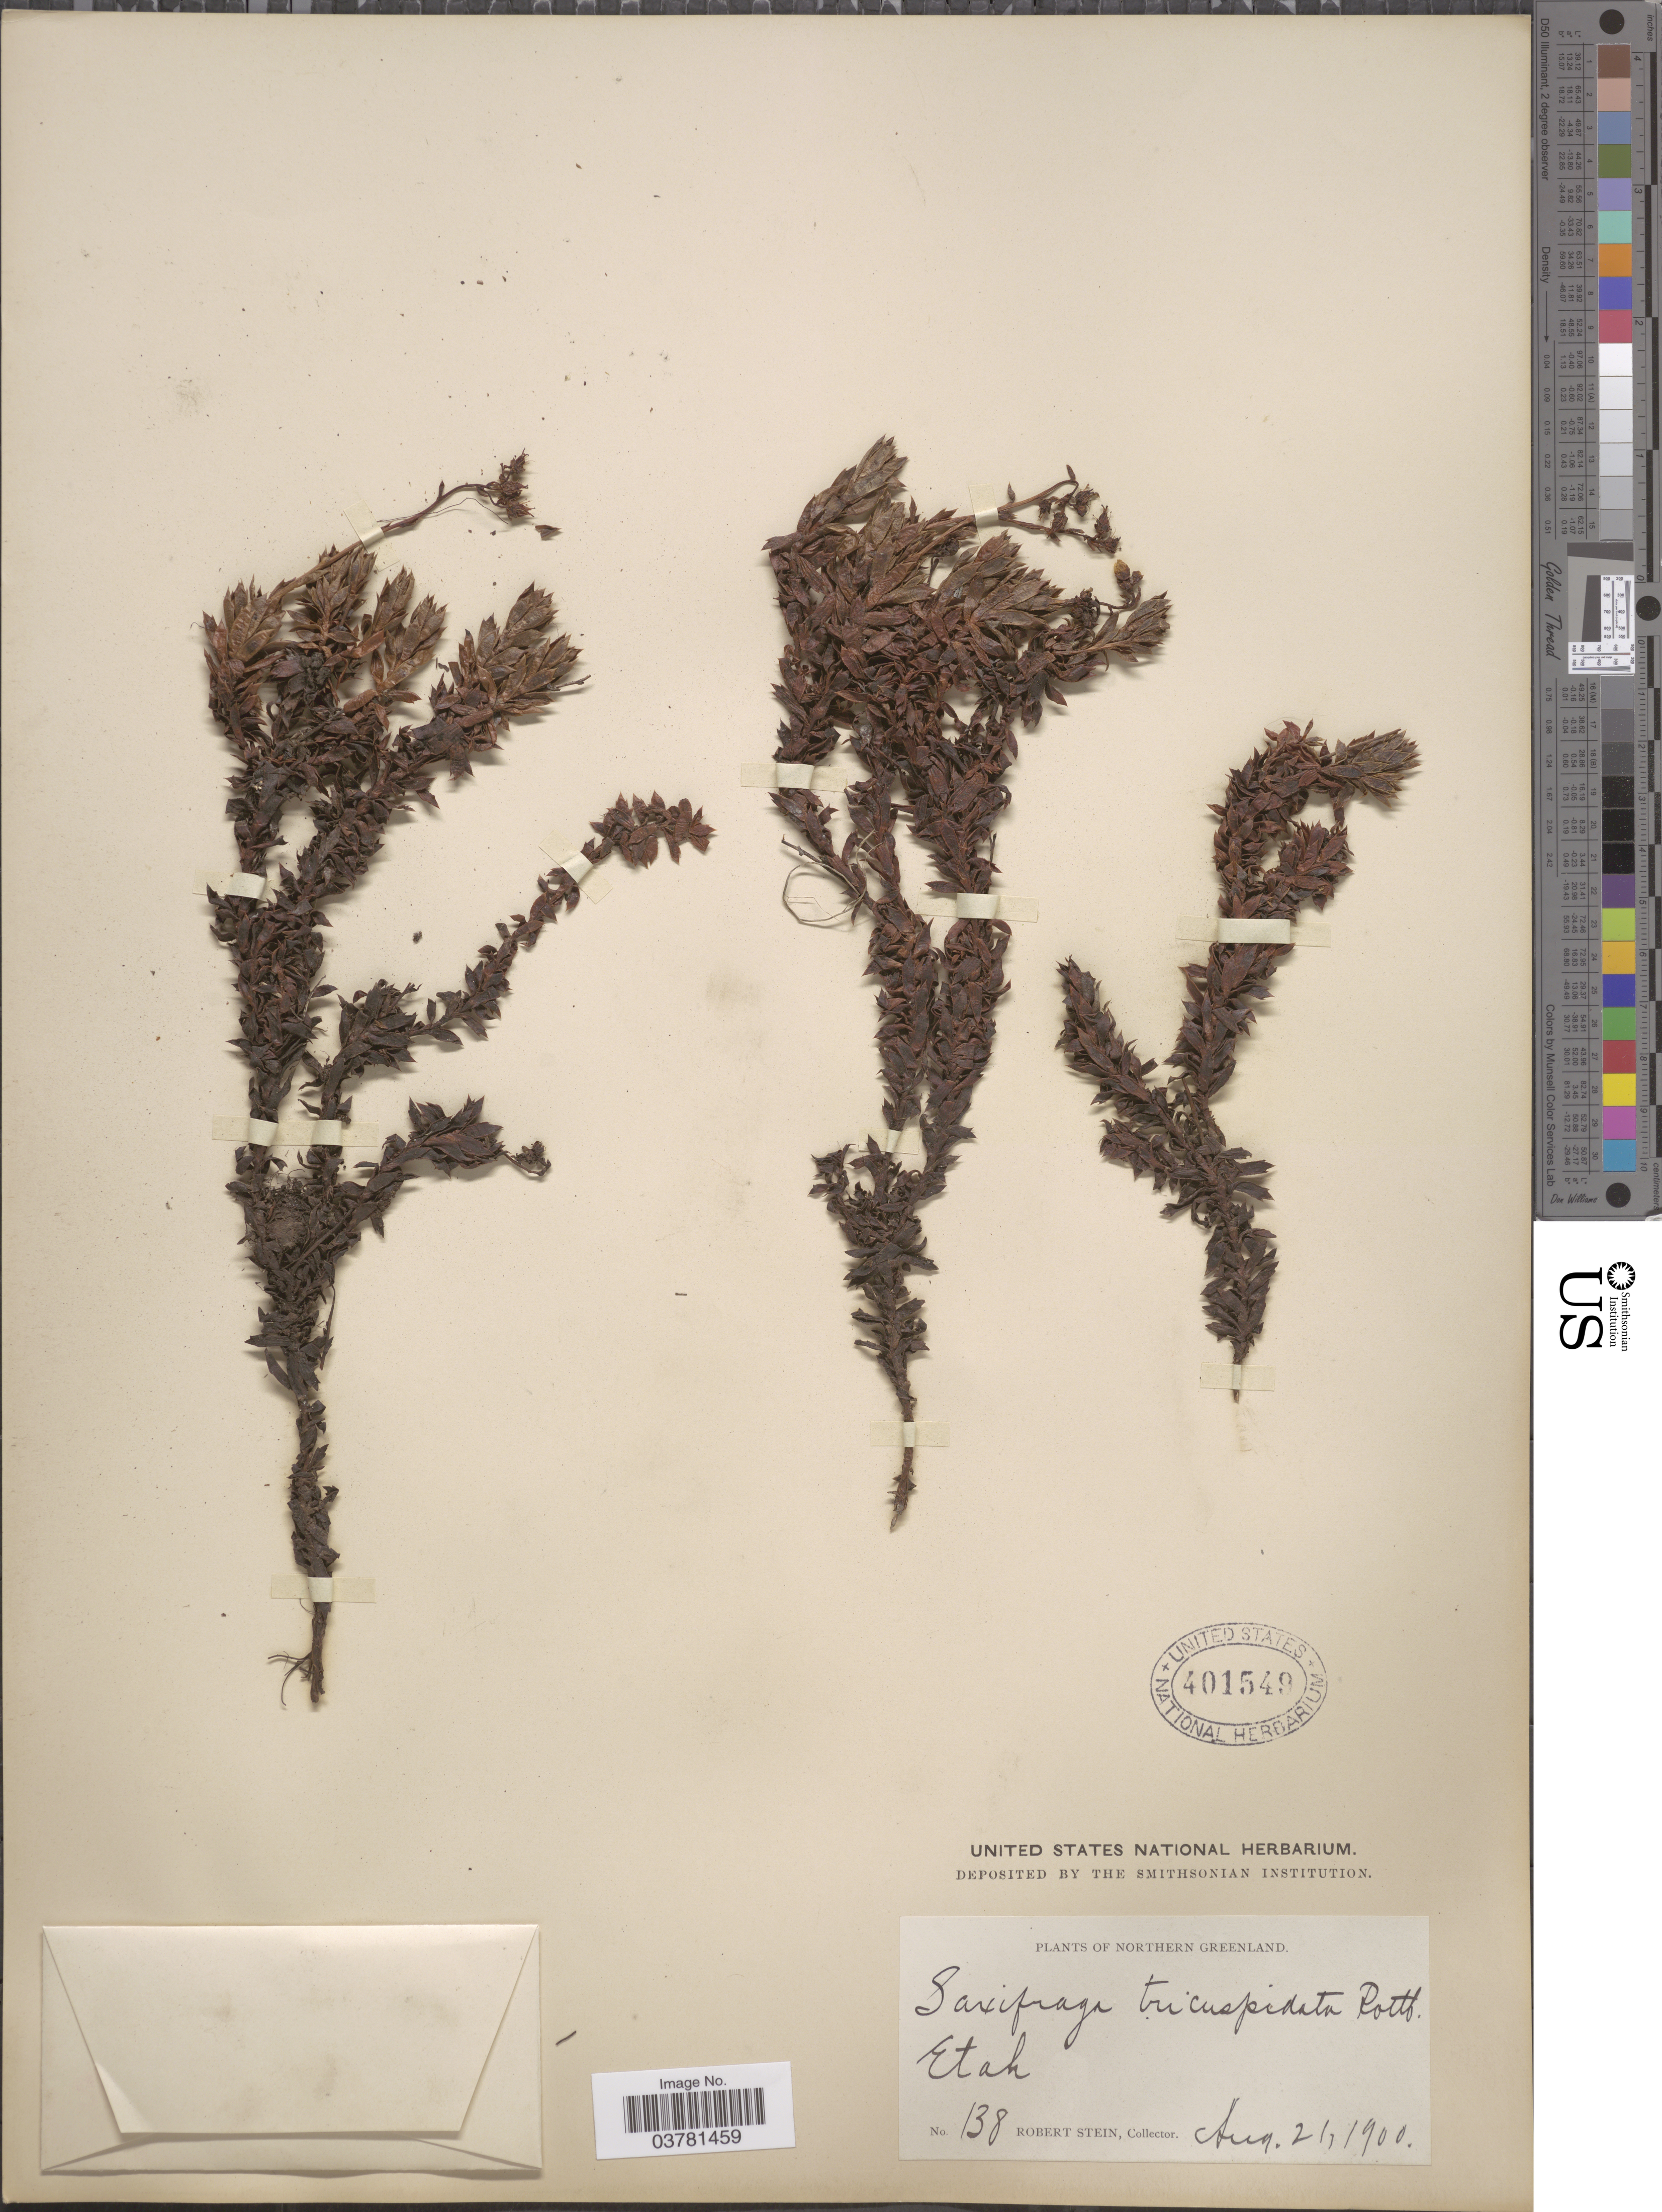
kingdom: Plantae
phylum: Tracheophyta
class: Magnoliopsida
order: Saxifragales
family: Saxifragaceae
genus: Saxifraga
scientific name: Saxifraga tricuspidata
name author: Rottb.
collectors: R. Stein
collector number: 138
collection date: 1900-08-21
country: Greenland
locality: Northern Greenland. Etah.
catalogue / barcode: US 401549